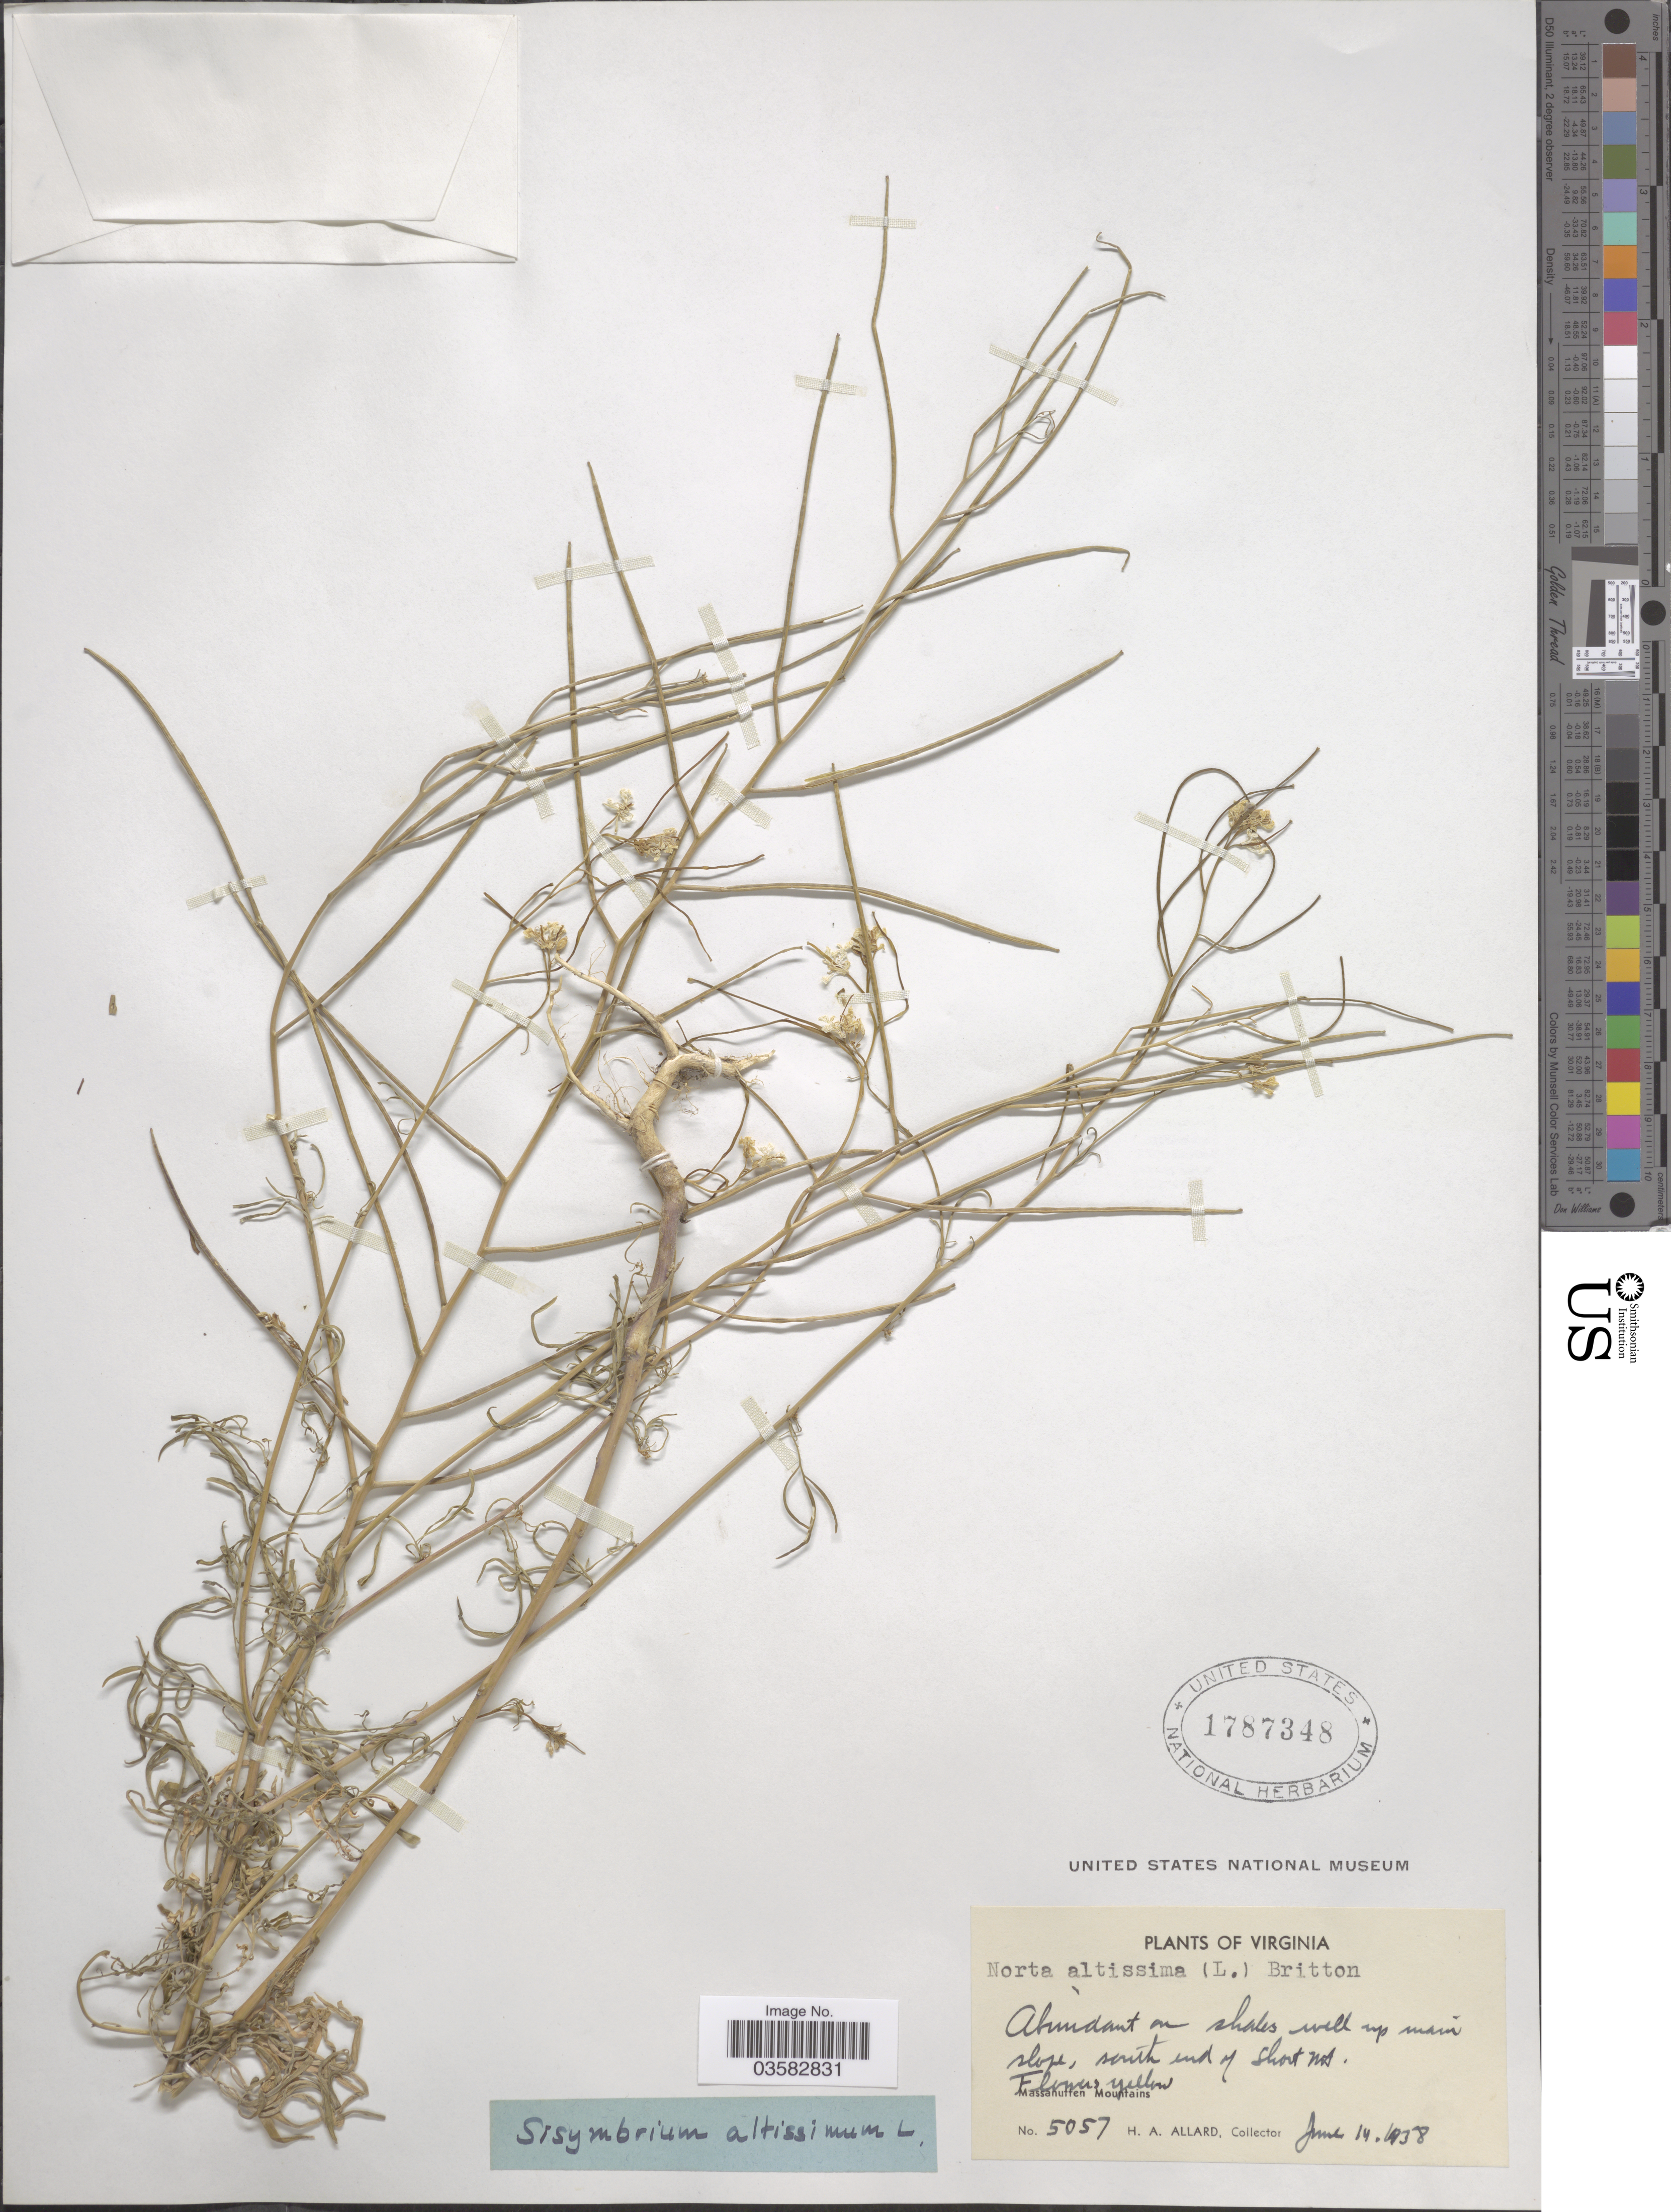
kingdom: Plantae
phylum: Tracheophyta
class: Magnoliopsida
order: Brassicales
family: Brassicaceae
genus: Sisymbrium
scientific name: Sisymbrium altissimum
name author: L.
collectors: H. A. Allard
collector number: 5057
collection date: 1938-06-14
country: United States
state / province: Virginia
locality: Up main slope, south end of Short Mt. Massanutten Mountains.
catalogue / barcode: US 1787348